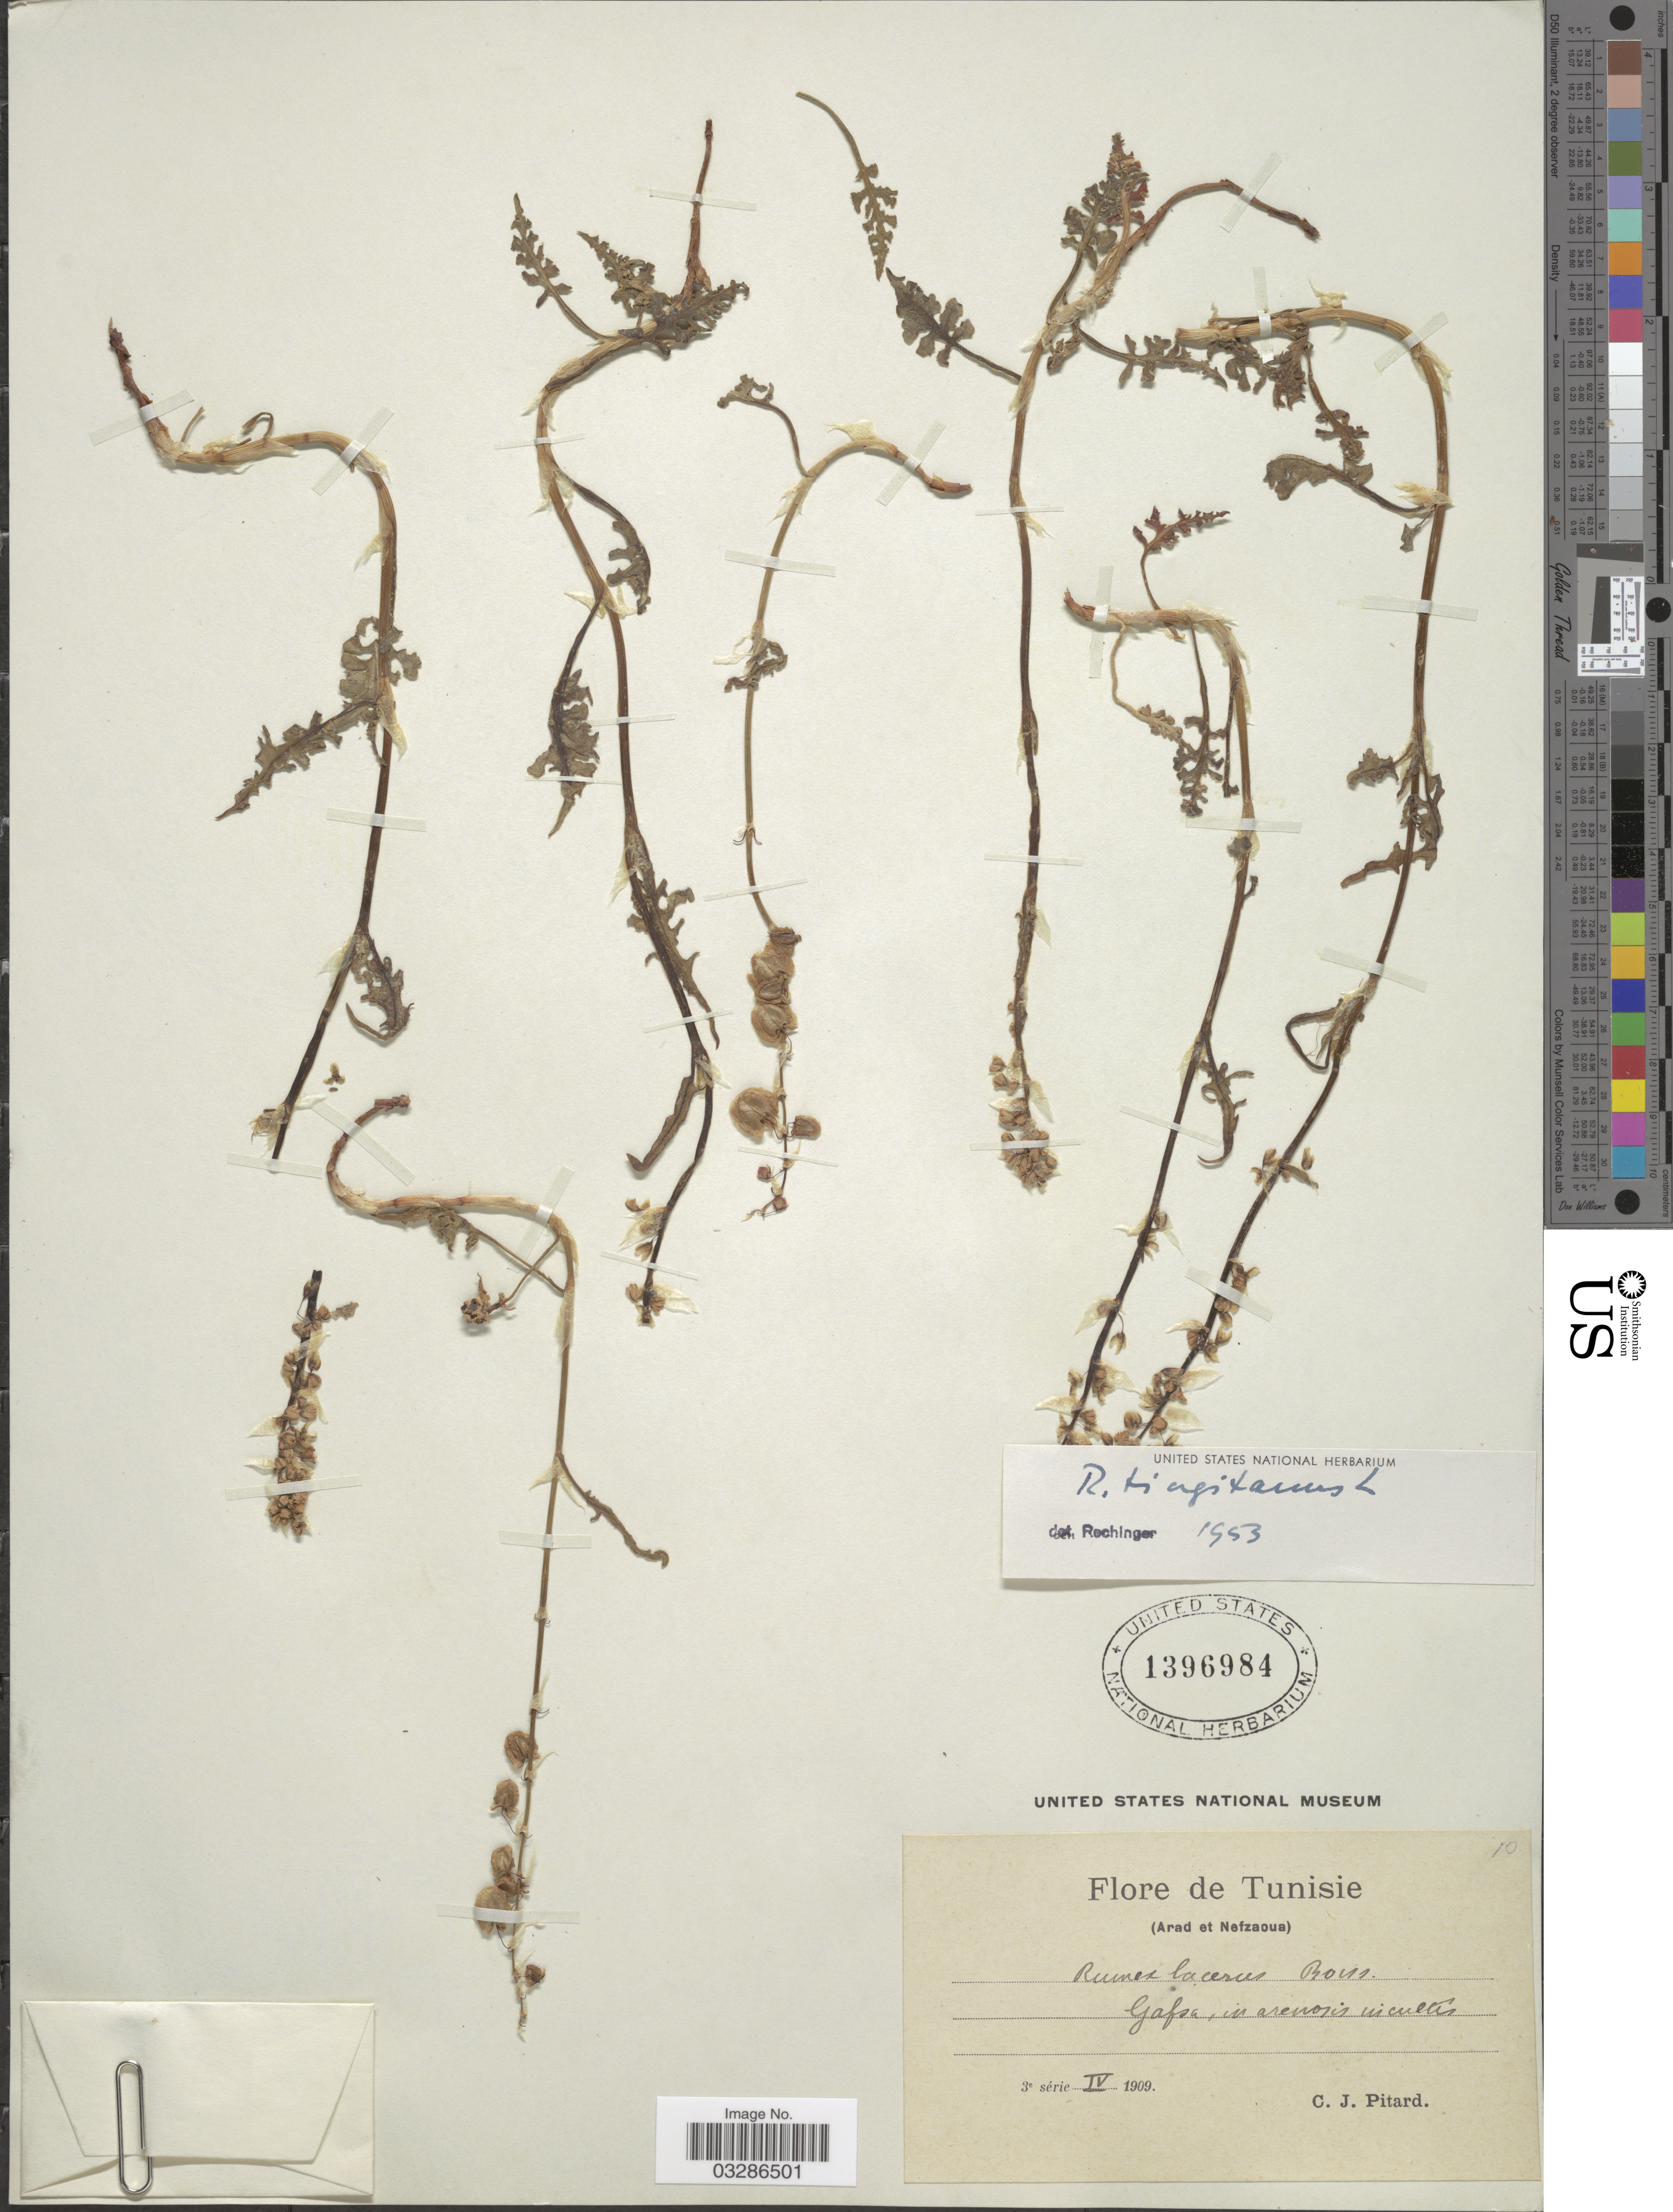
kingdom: Plantae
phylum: Tracheophyta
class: Magnoliopsida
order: Caryophyllales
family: Polygonaceae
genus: Rumex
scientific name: Rumex tingitanus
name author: L.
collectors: C. Pitard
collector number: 10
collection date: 1909-04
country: Tunisia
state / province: Gafsa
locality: (Arad et Nefzaoua).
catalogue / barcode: US 1396984